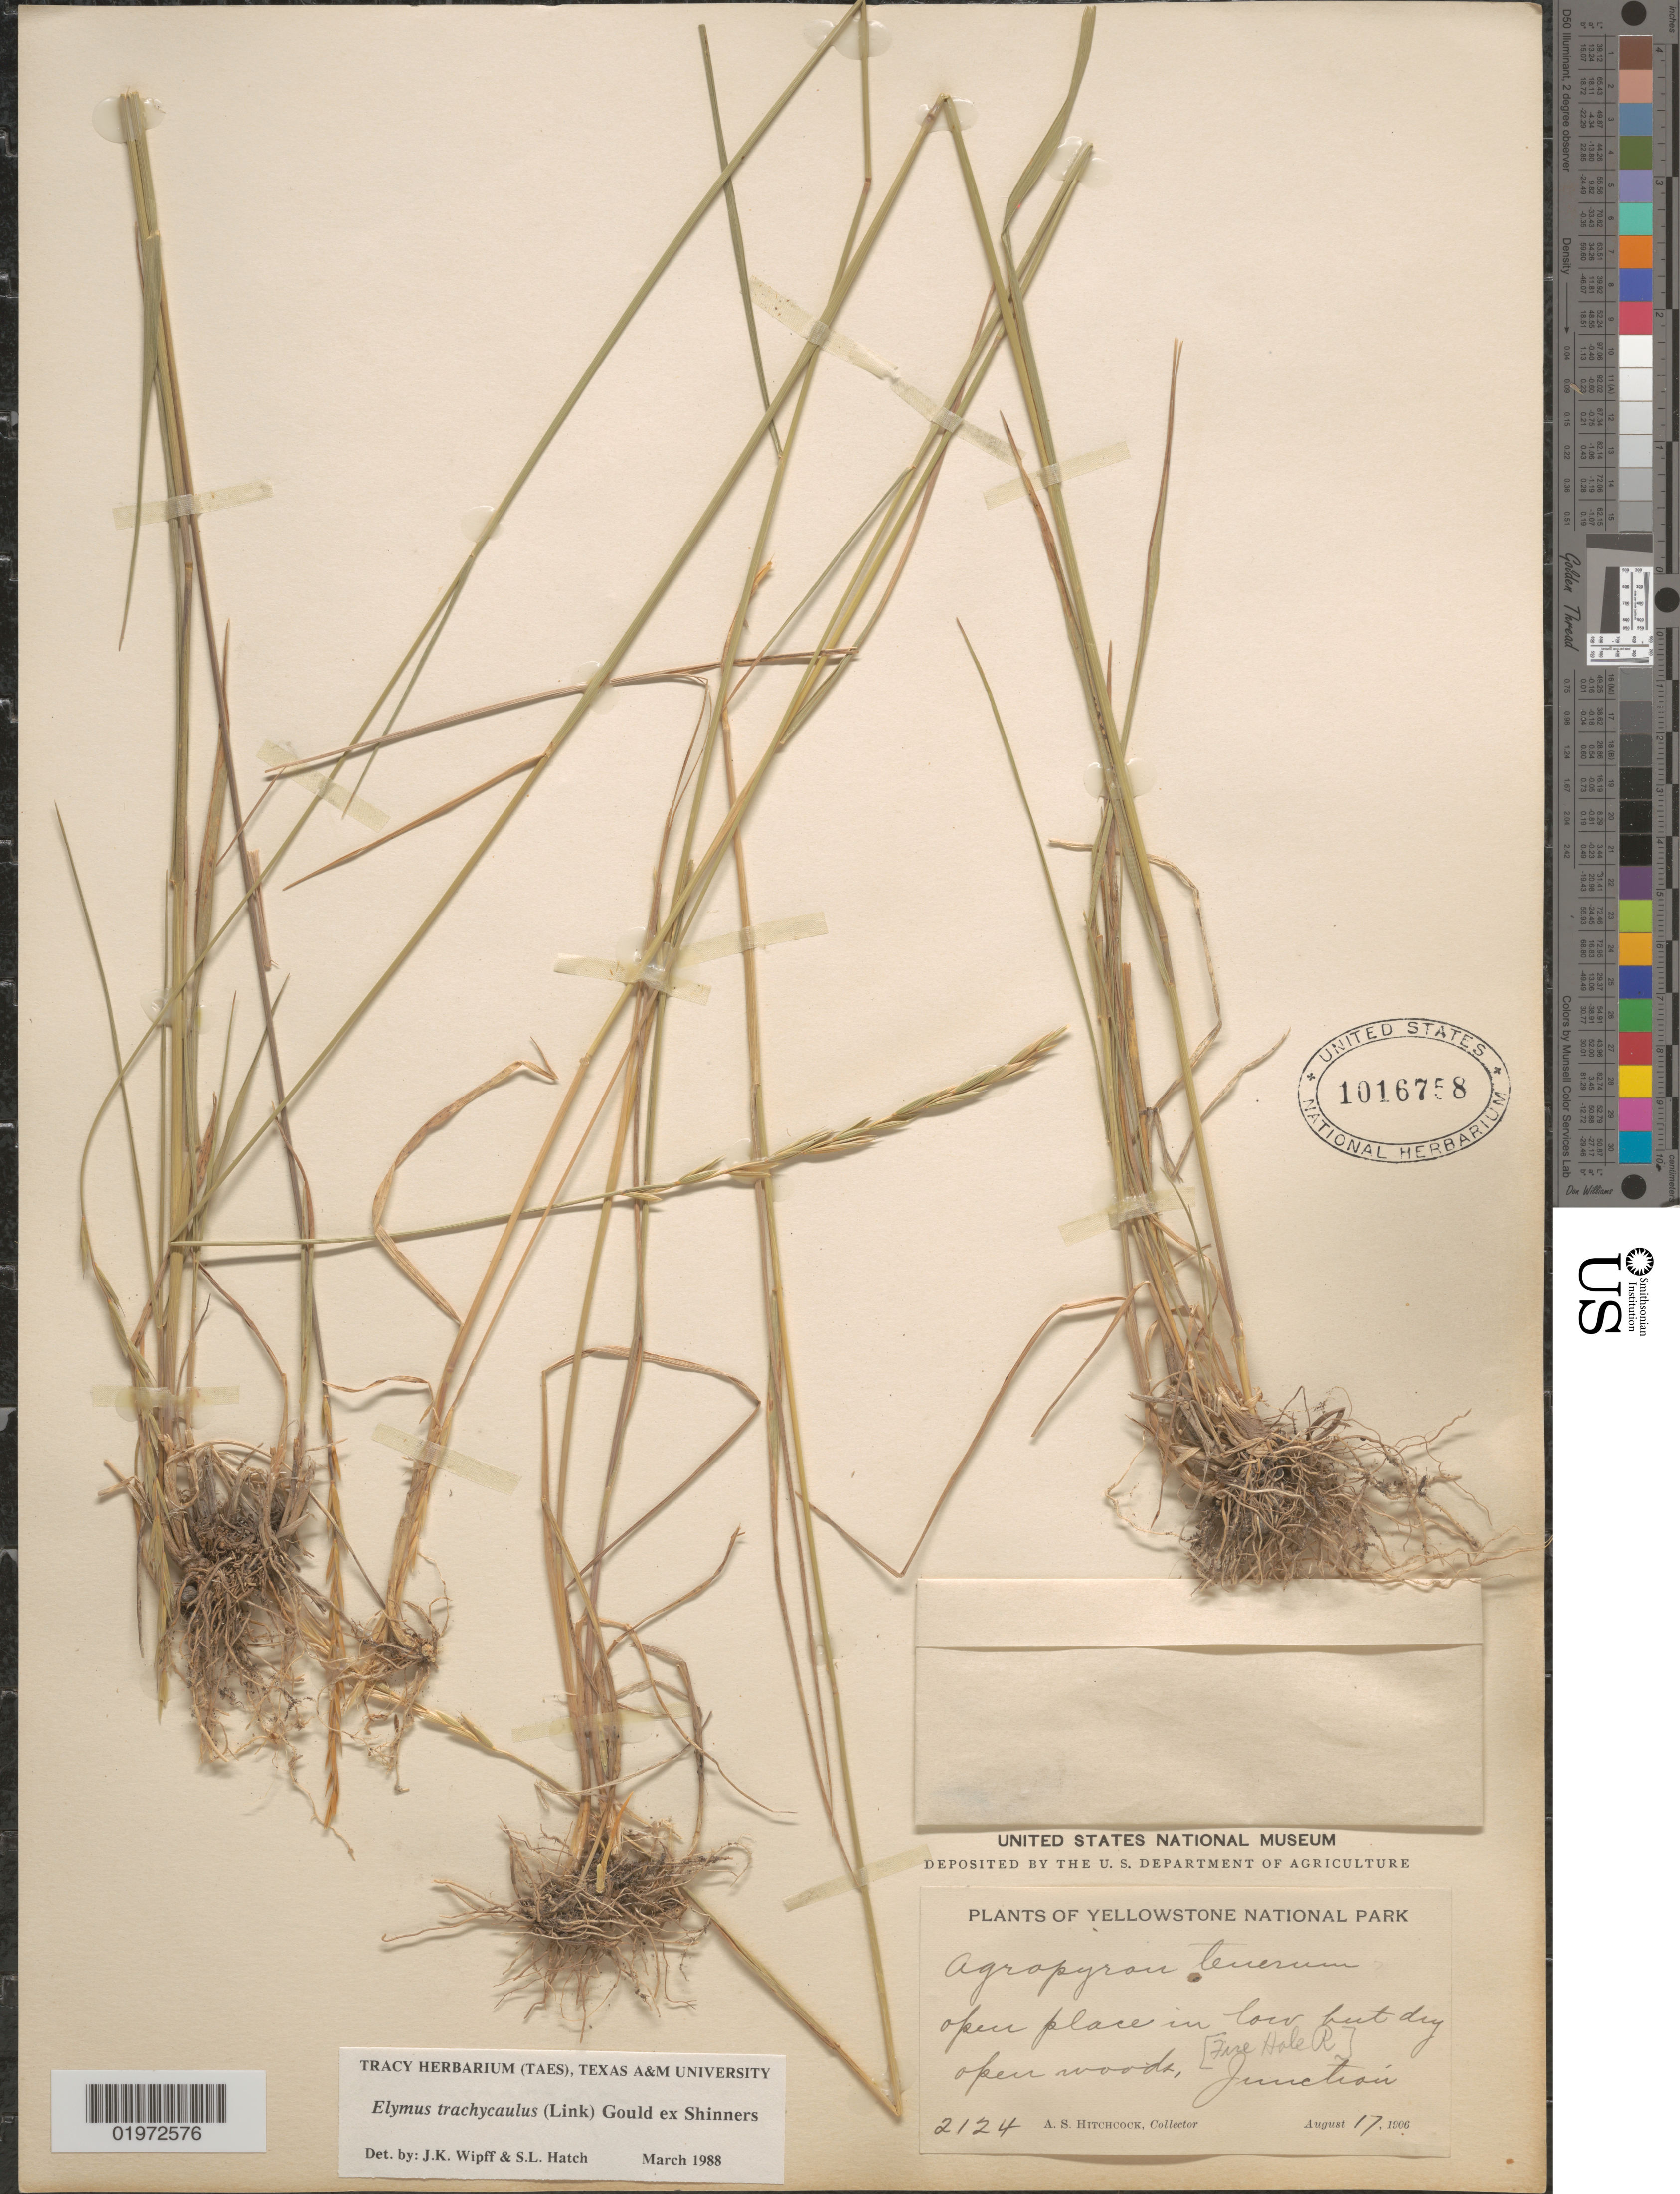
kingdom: Plantae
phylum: Tracheophyta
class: Liliopsida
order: Poales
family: Poaceae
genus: Elymus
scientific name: Elymus trachycaulus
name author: (Link) Gould ex Shinners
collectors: A. S. Hitchcock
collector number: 2124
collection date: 1906-08-17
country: United States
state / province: Wyoming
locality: Yellowstone National Park. Open place in low but dry open woods, Fire Hole R. Junction.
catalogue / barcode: US 1016758